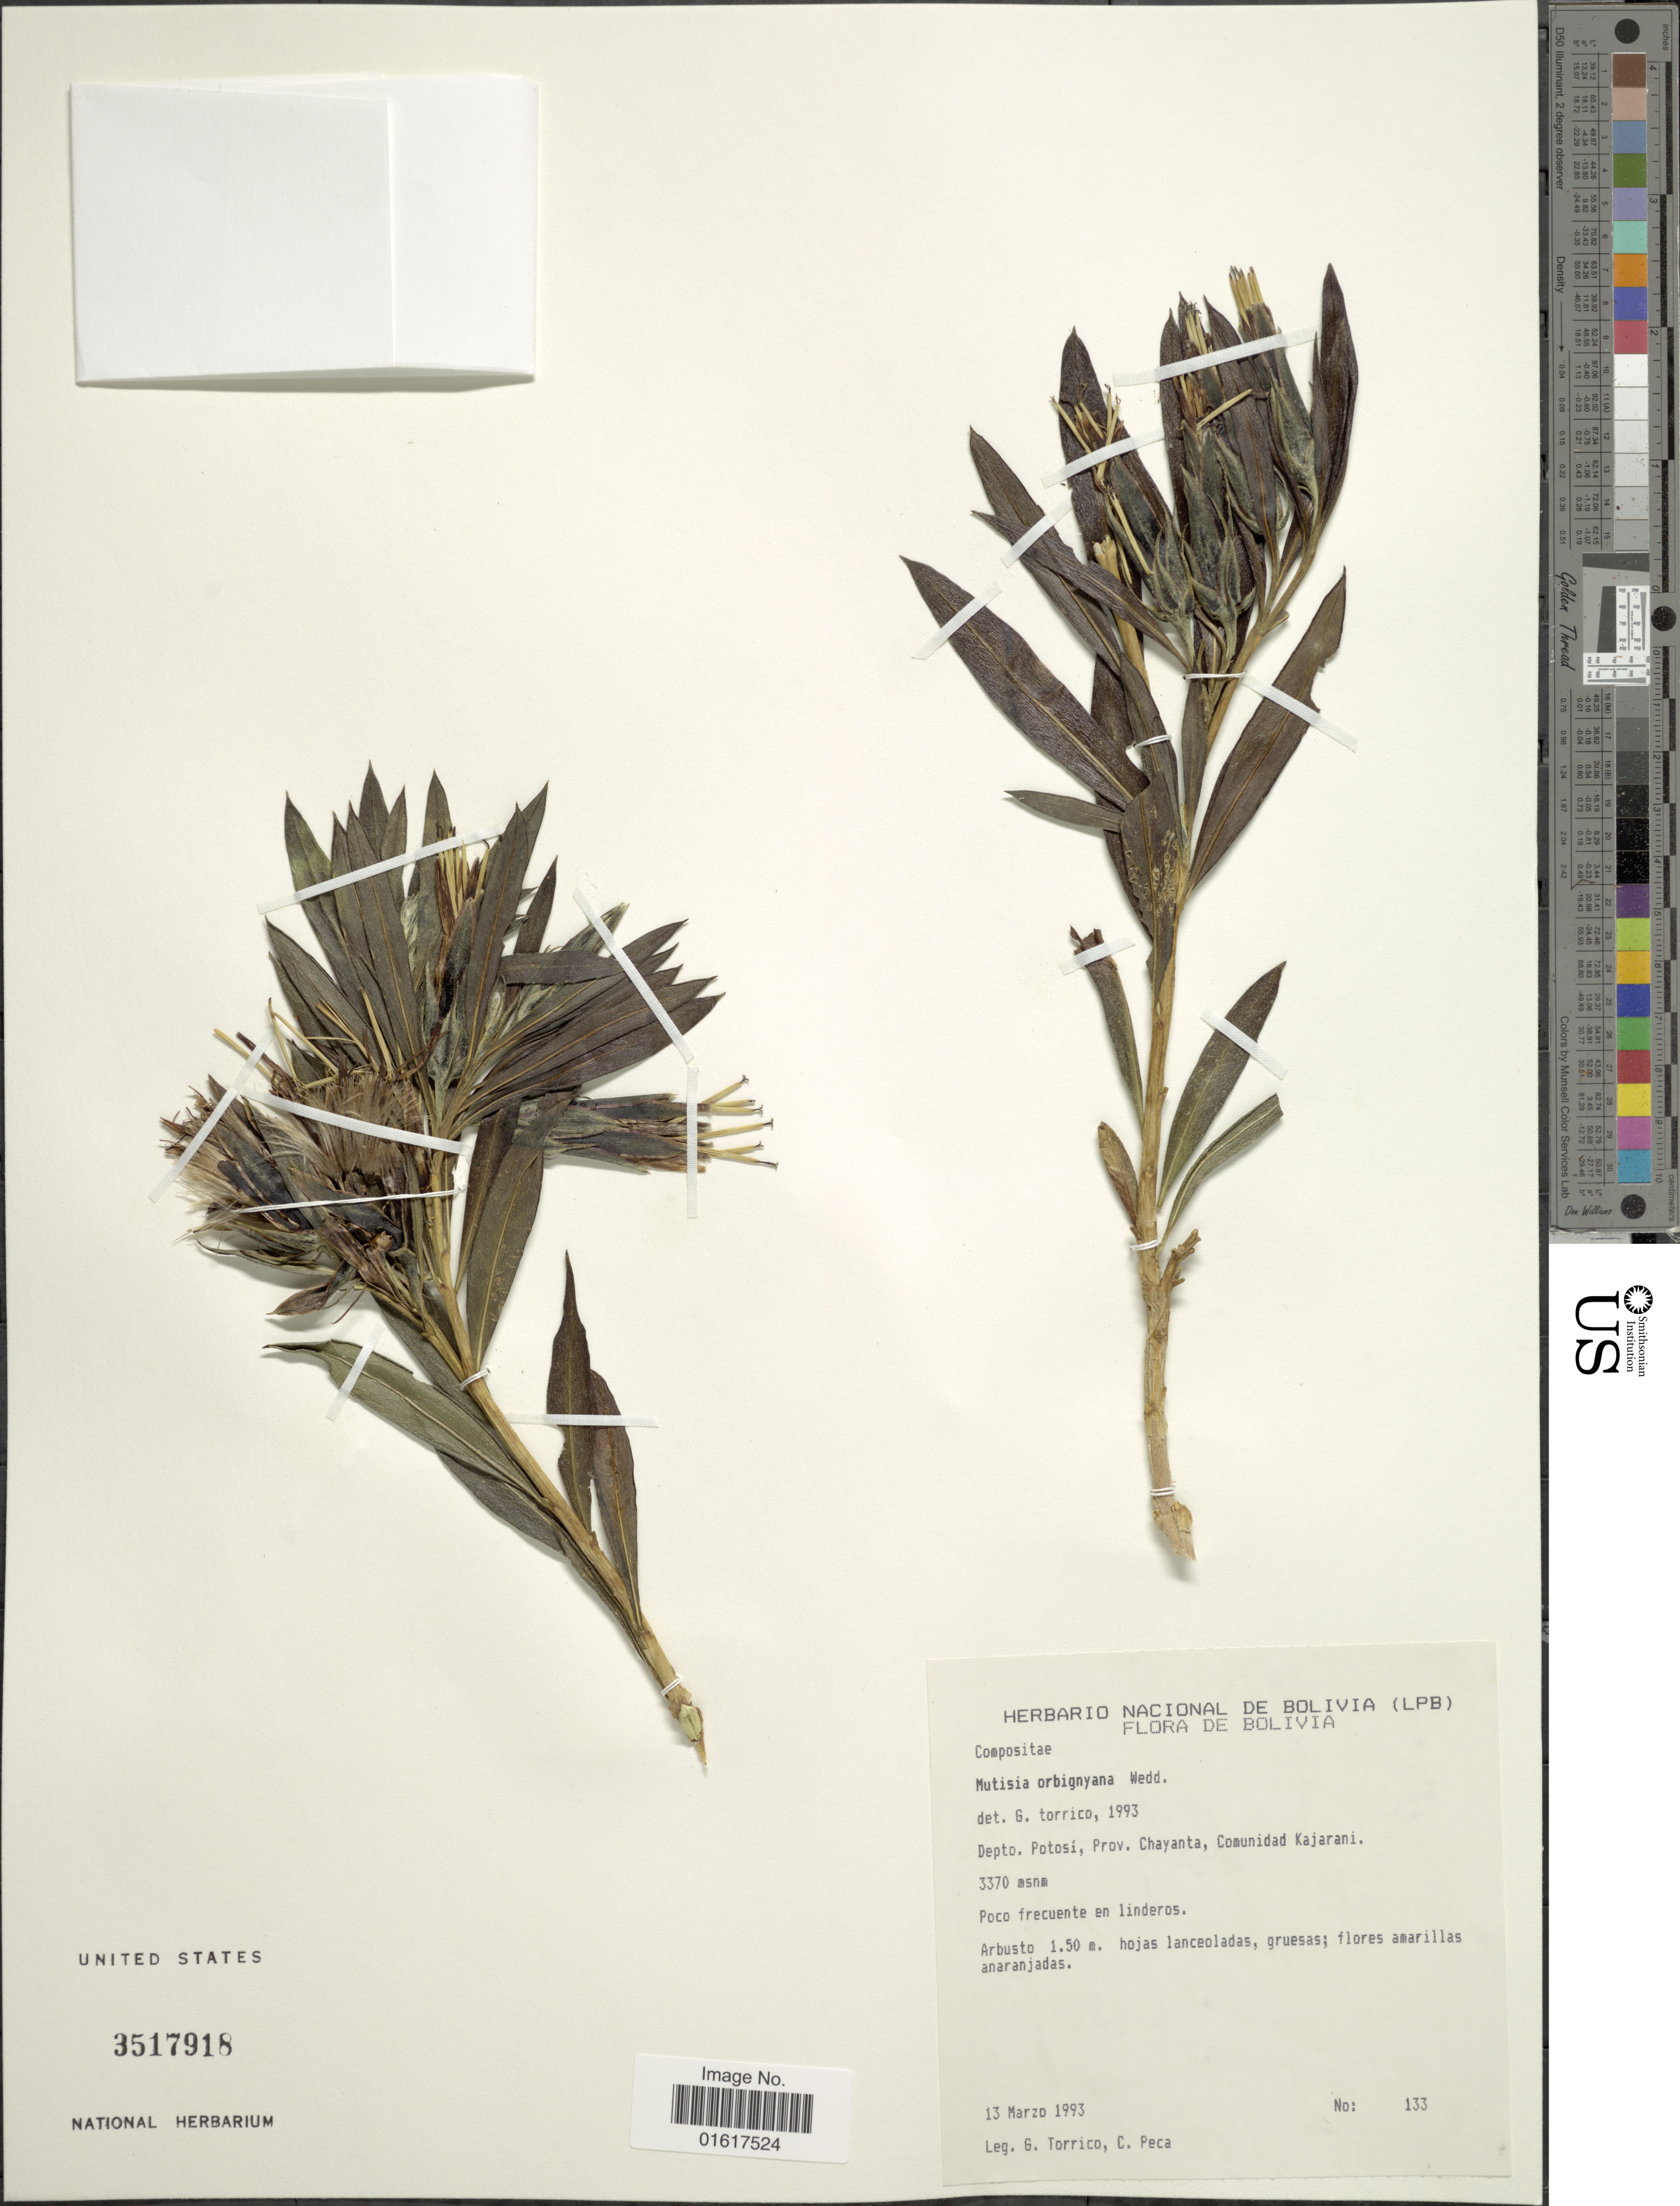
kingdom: Plantae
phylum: Tracheophyta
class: Magnoliopsida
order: Asterales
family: Asteraceae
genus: Mutisia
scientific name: Mutisia orbignyana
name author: Wedd.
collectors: G. Torrico & C. Peca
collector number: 133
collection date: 1993-03-13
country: Bolivia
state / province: Potosi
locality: Prov. Chayanta, Comunidad Kajarani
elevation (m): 3370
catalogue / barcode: US 3517918